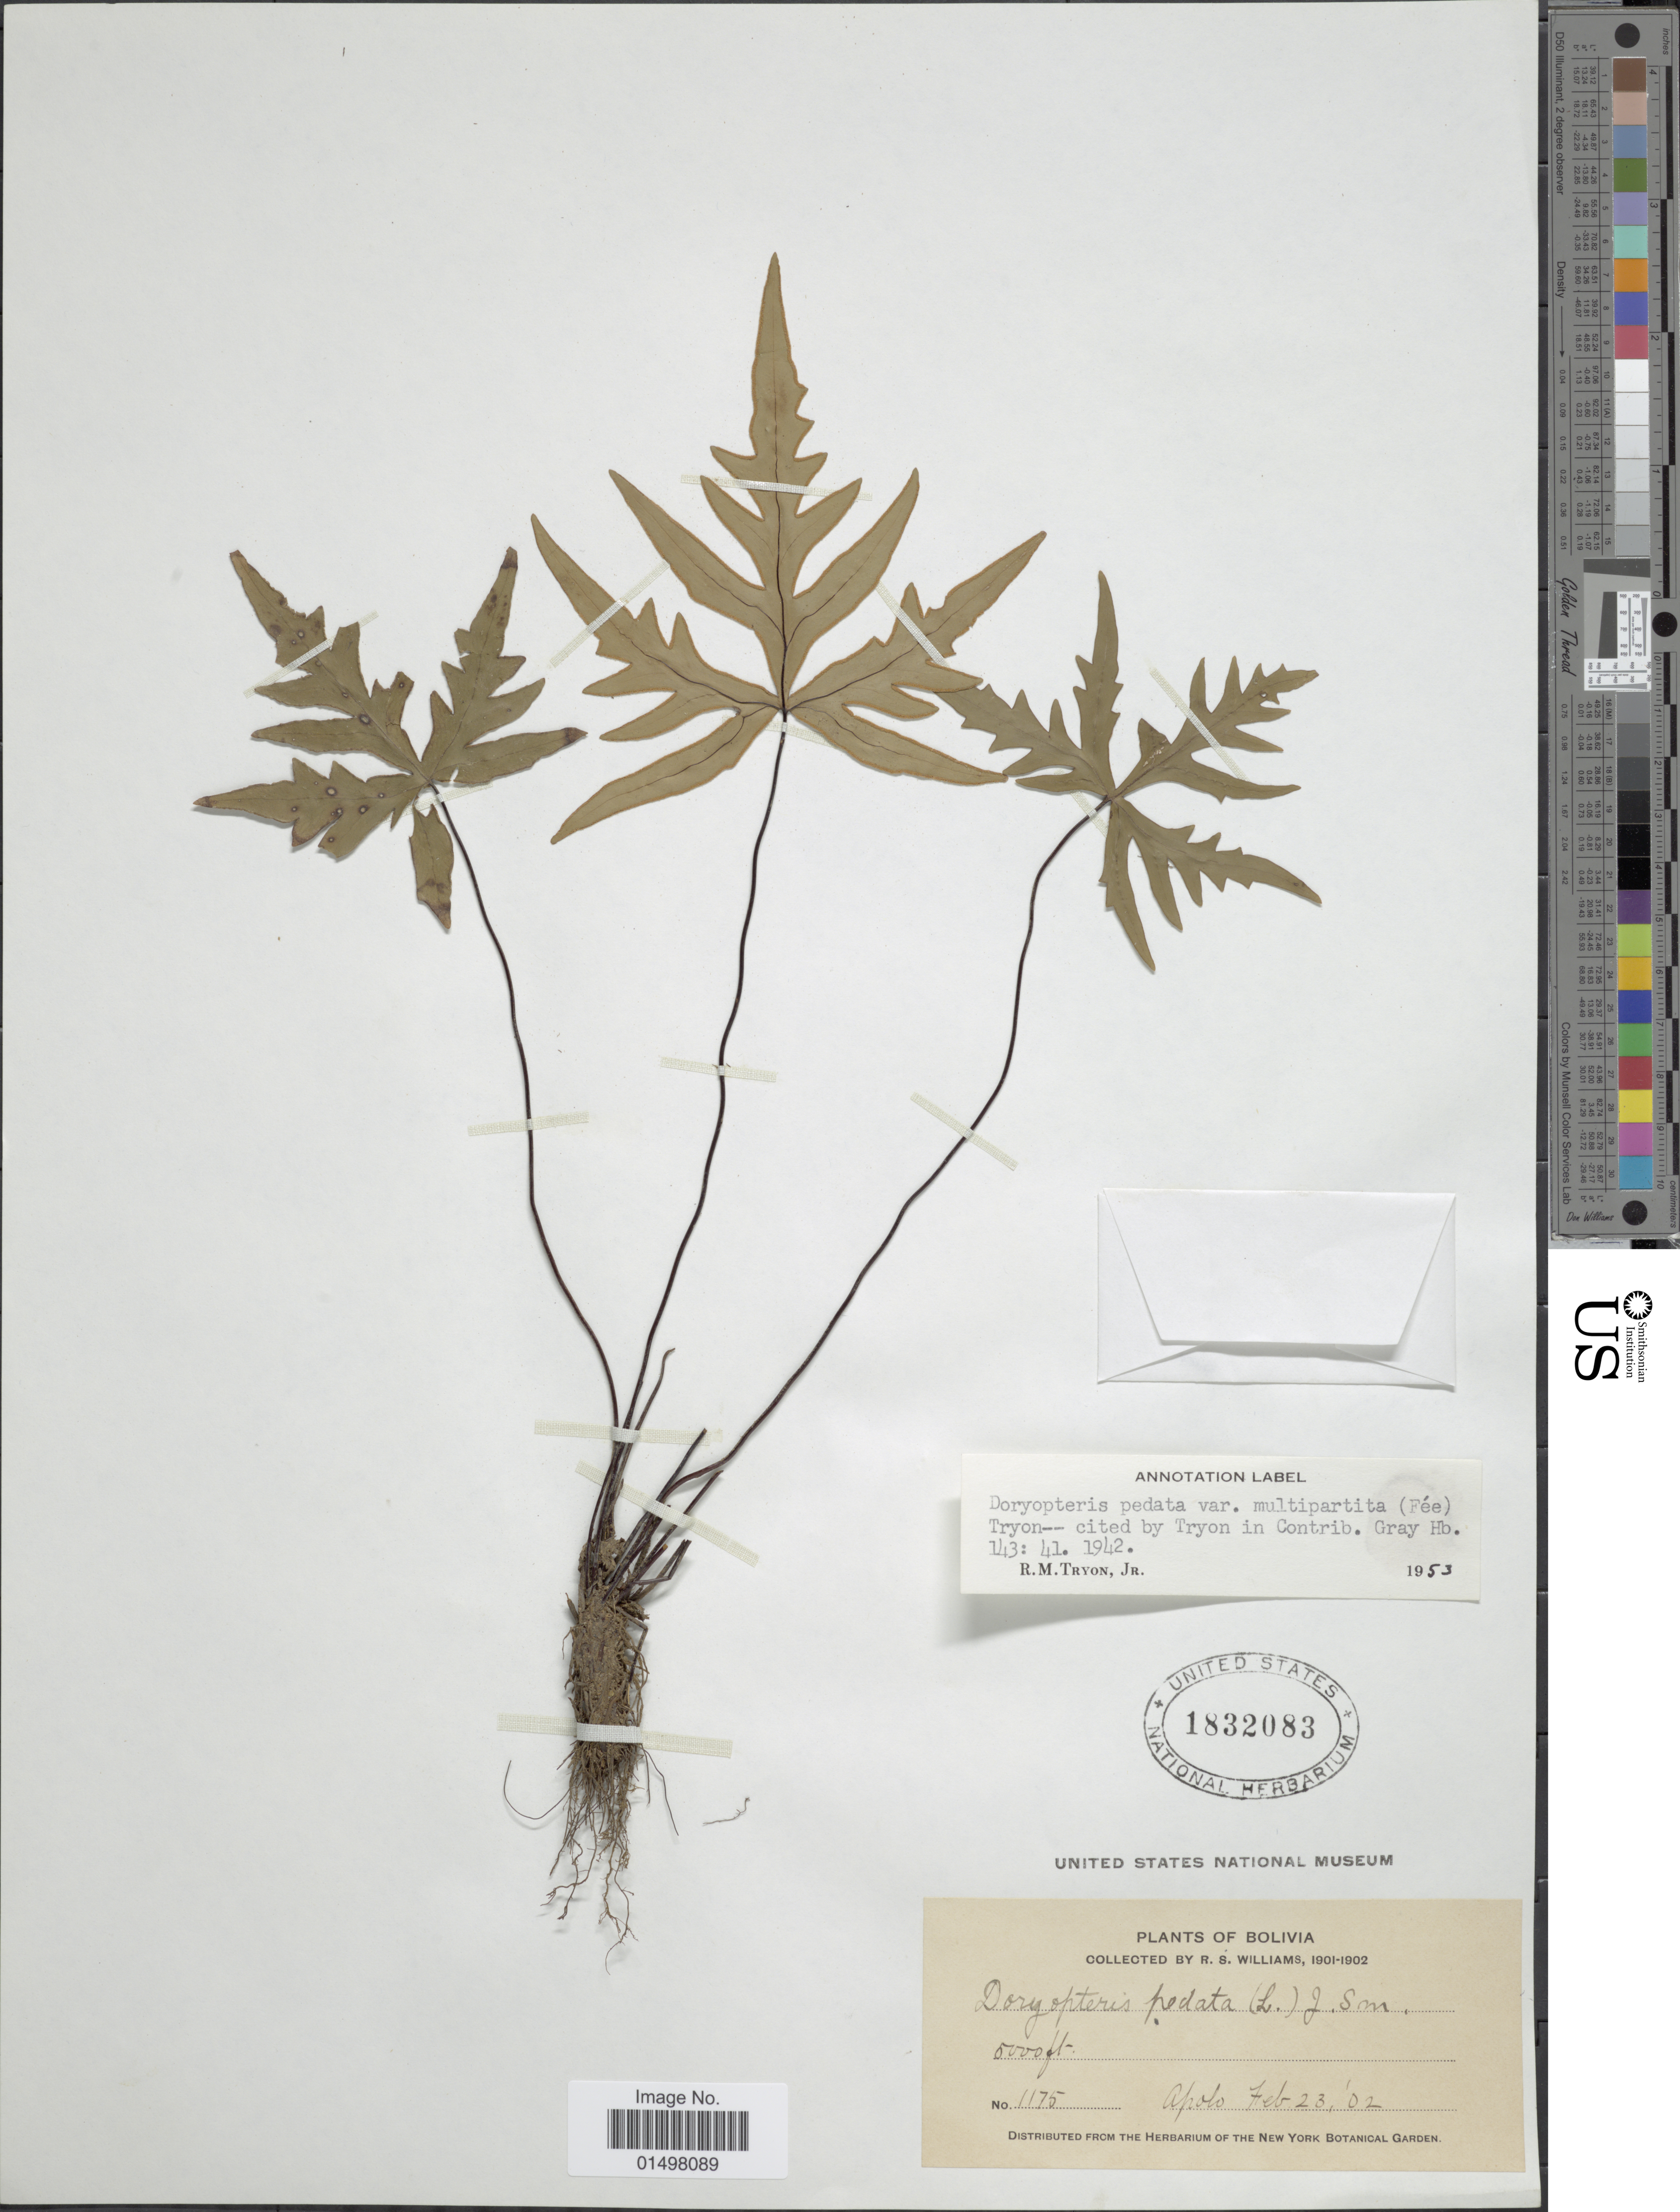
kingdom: Plantae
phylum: Tracheophyta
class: Polypodiopsida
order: Polypodiales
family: Pteridaceae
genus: Doryopteris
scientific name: Doryopteris pedata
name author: (L.) Fée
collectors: R. S. Williams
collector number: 1175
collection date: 1902-02-23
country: Bolivia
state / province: La Paz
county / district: Franz Tamayo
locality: Apolo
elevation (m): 1524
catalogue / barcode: US 1832083